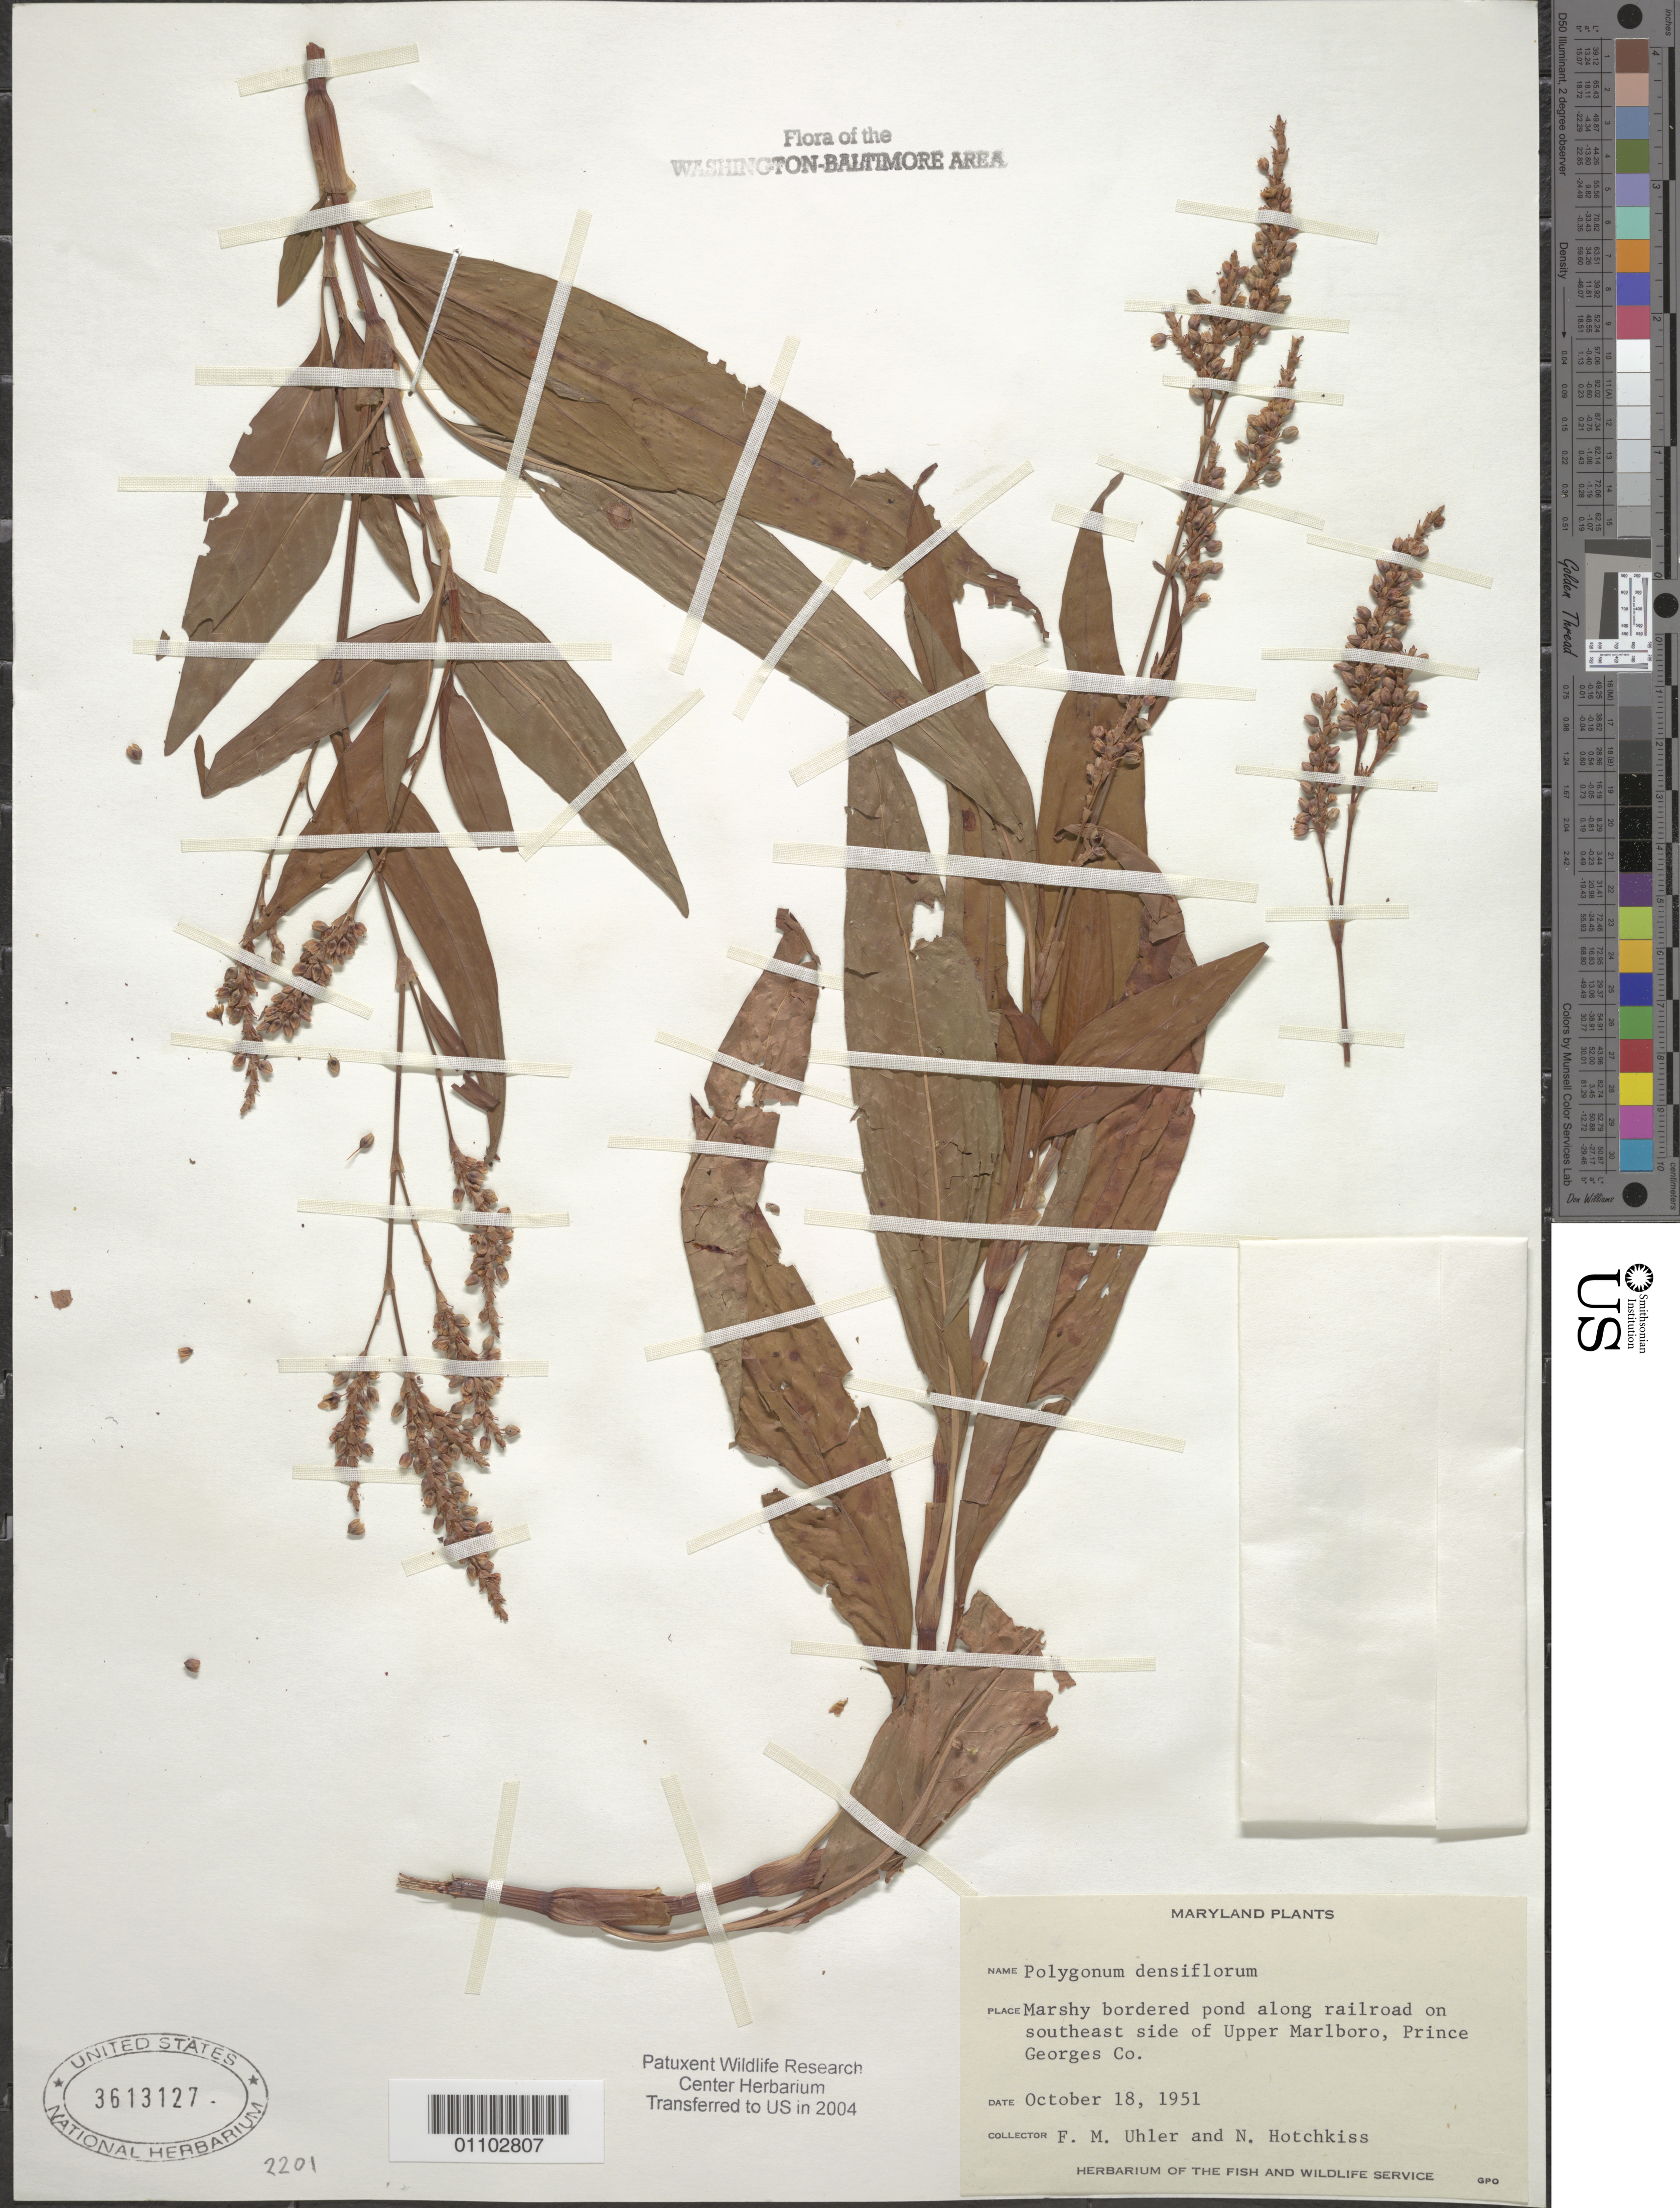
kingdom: Plantae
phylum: Tracheophyta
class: Magnoliopsida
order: Caryophyllales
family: Polygonaceae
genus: Persicaria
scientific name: Persicaria glabra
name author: (Willd.) M. Gómez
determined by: Atha, D. E.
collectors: F. Uhler & N. Hotchkiss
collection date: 1951-10-18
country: United States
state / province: Maryland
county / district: Prince George's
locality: Southeast side of Upper Marlboro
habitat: Marshy bordered pond along railroad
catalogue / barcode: US 3613127